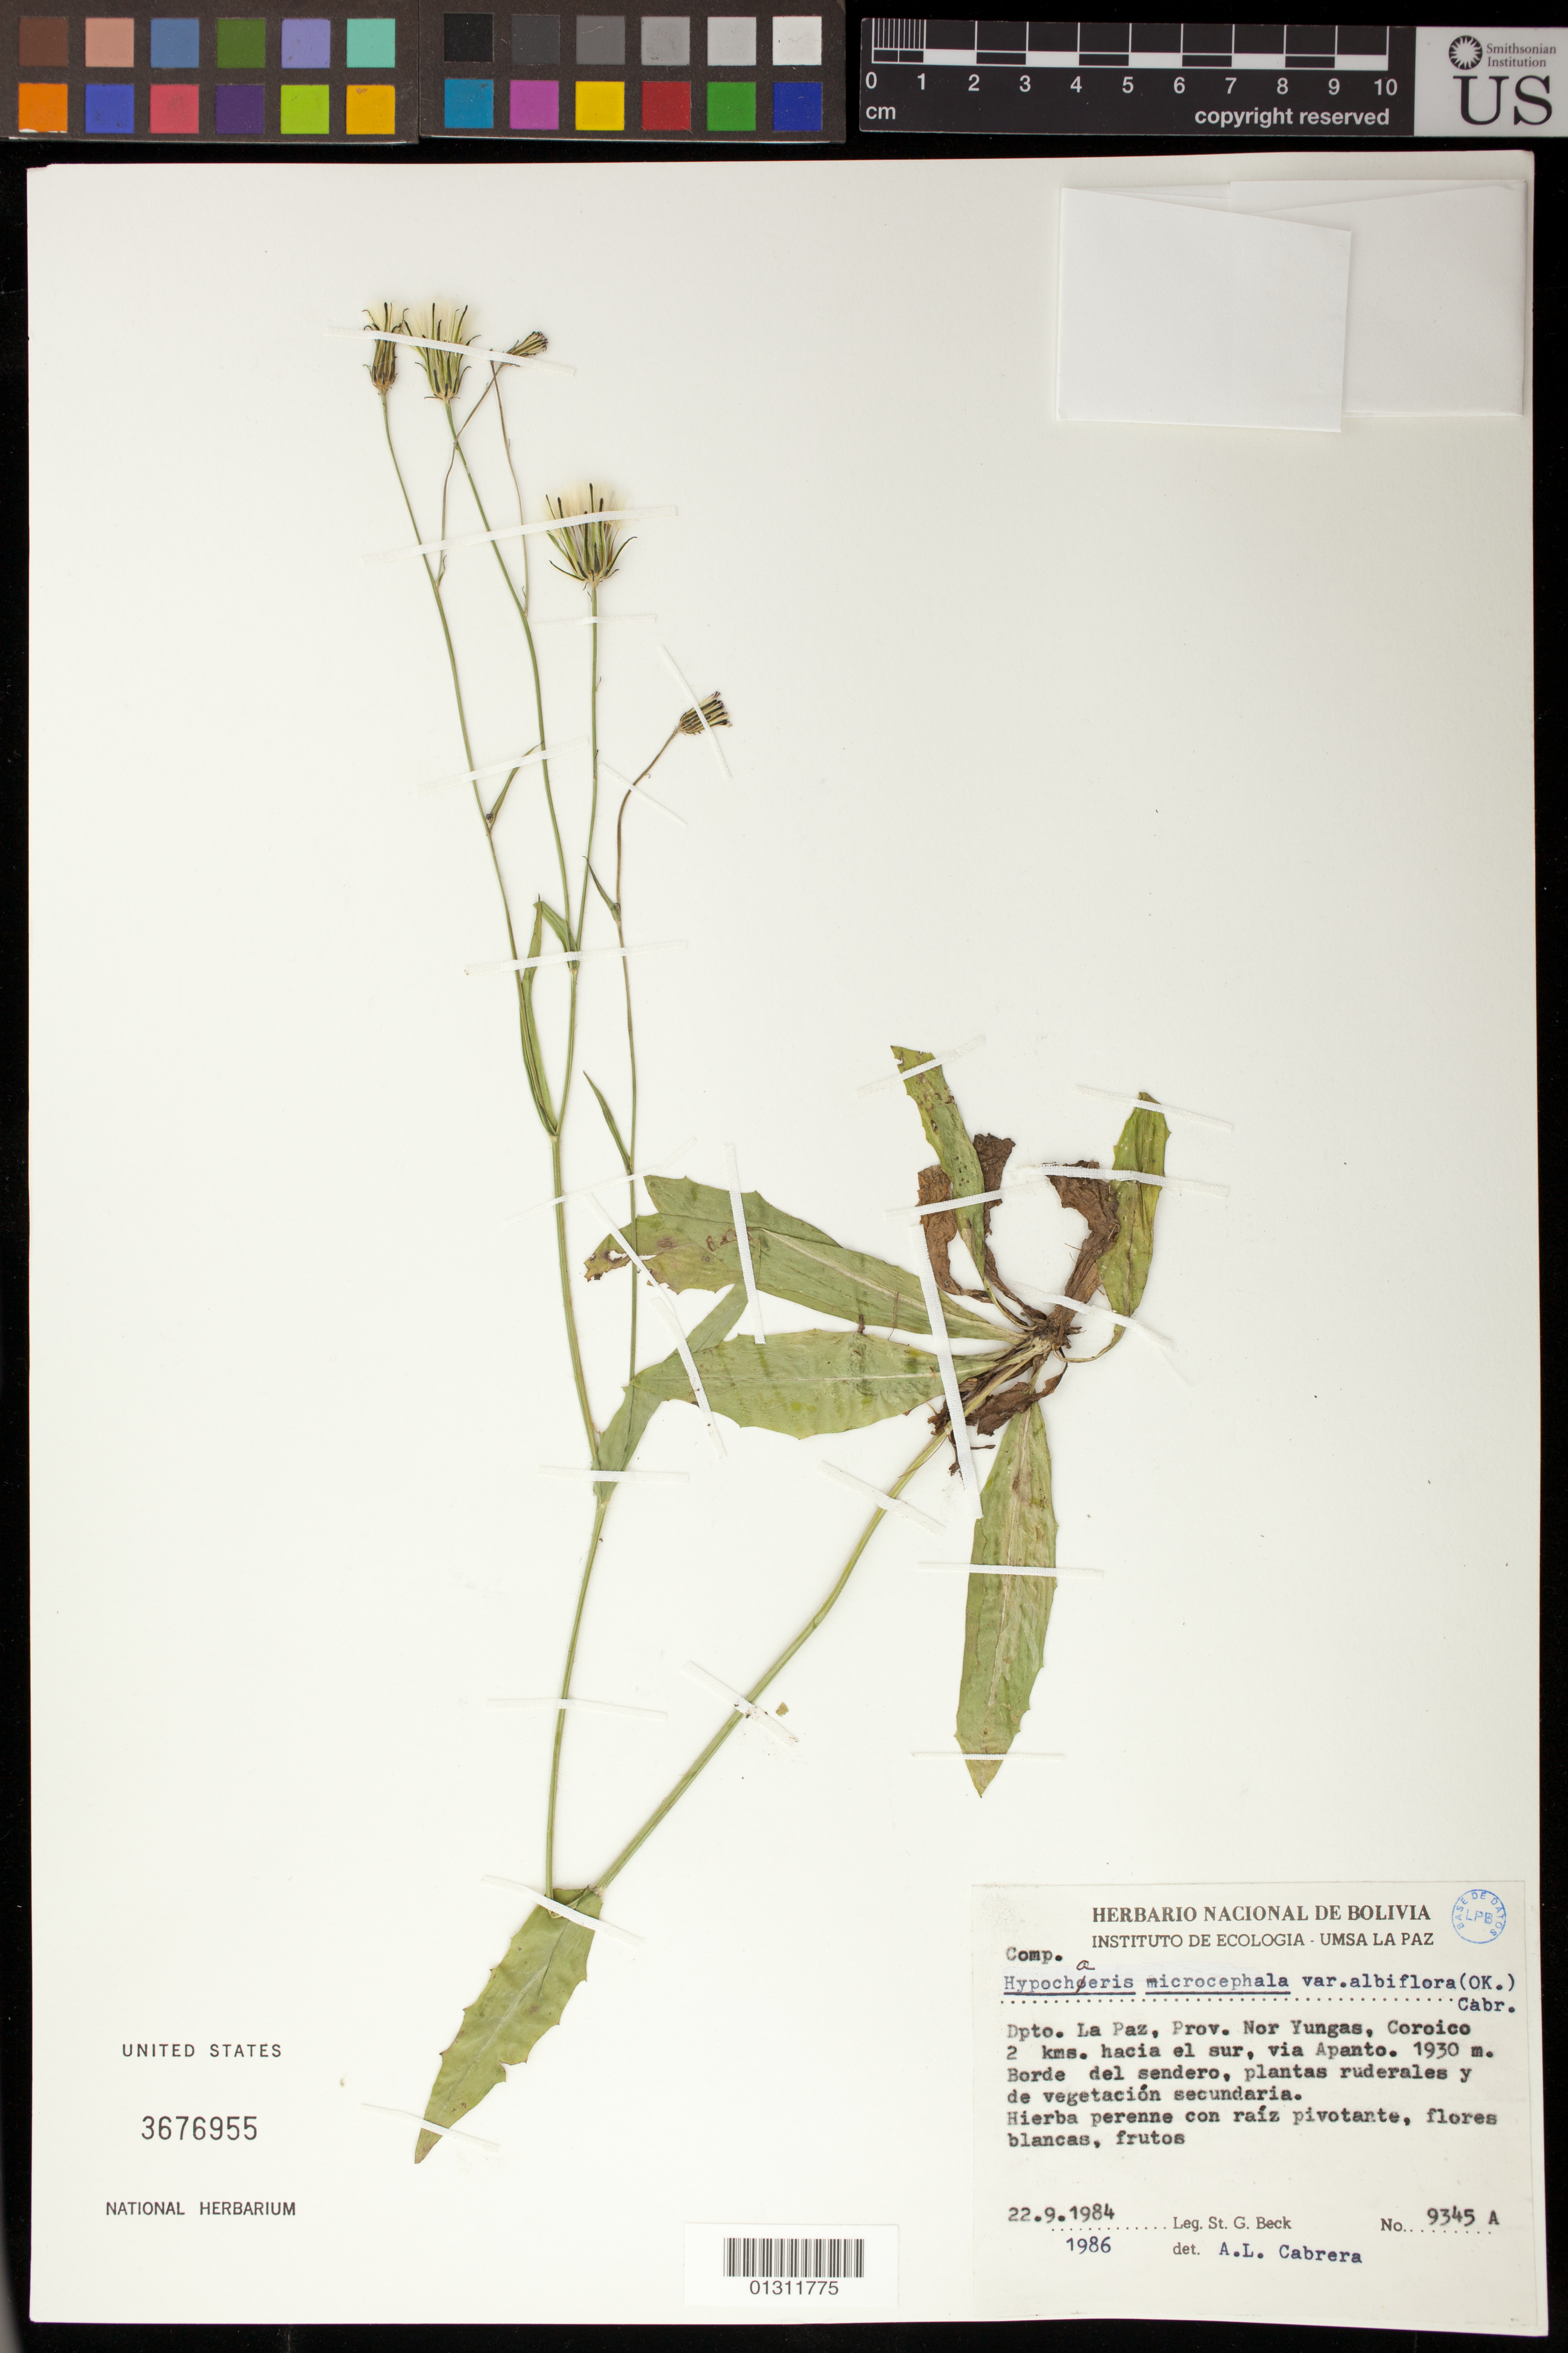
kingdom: Plantae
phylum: Tracheophyta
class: Magnoliopsida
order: Asterales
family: Asteraceae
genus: Hypochaeris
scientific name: Hypochaeris microcephala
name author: (Sch. Bip.) Cabrera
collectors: S. G. Beck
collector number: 9345a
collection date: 1984-09-22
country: Bolivia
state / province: La Paz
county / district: Sud Yungas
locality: Coroico 2 km hacia el sur, via Apanto.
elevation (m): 1930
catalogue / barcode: US 3676955